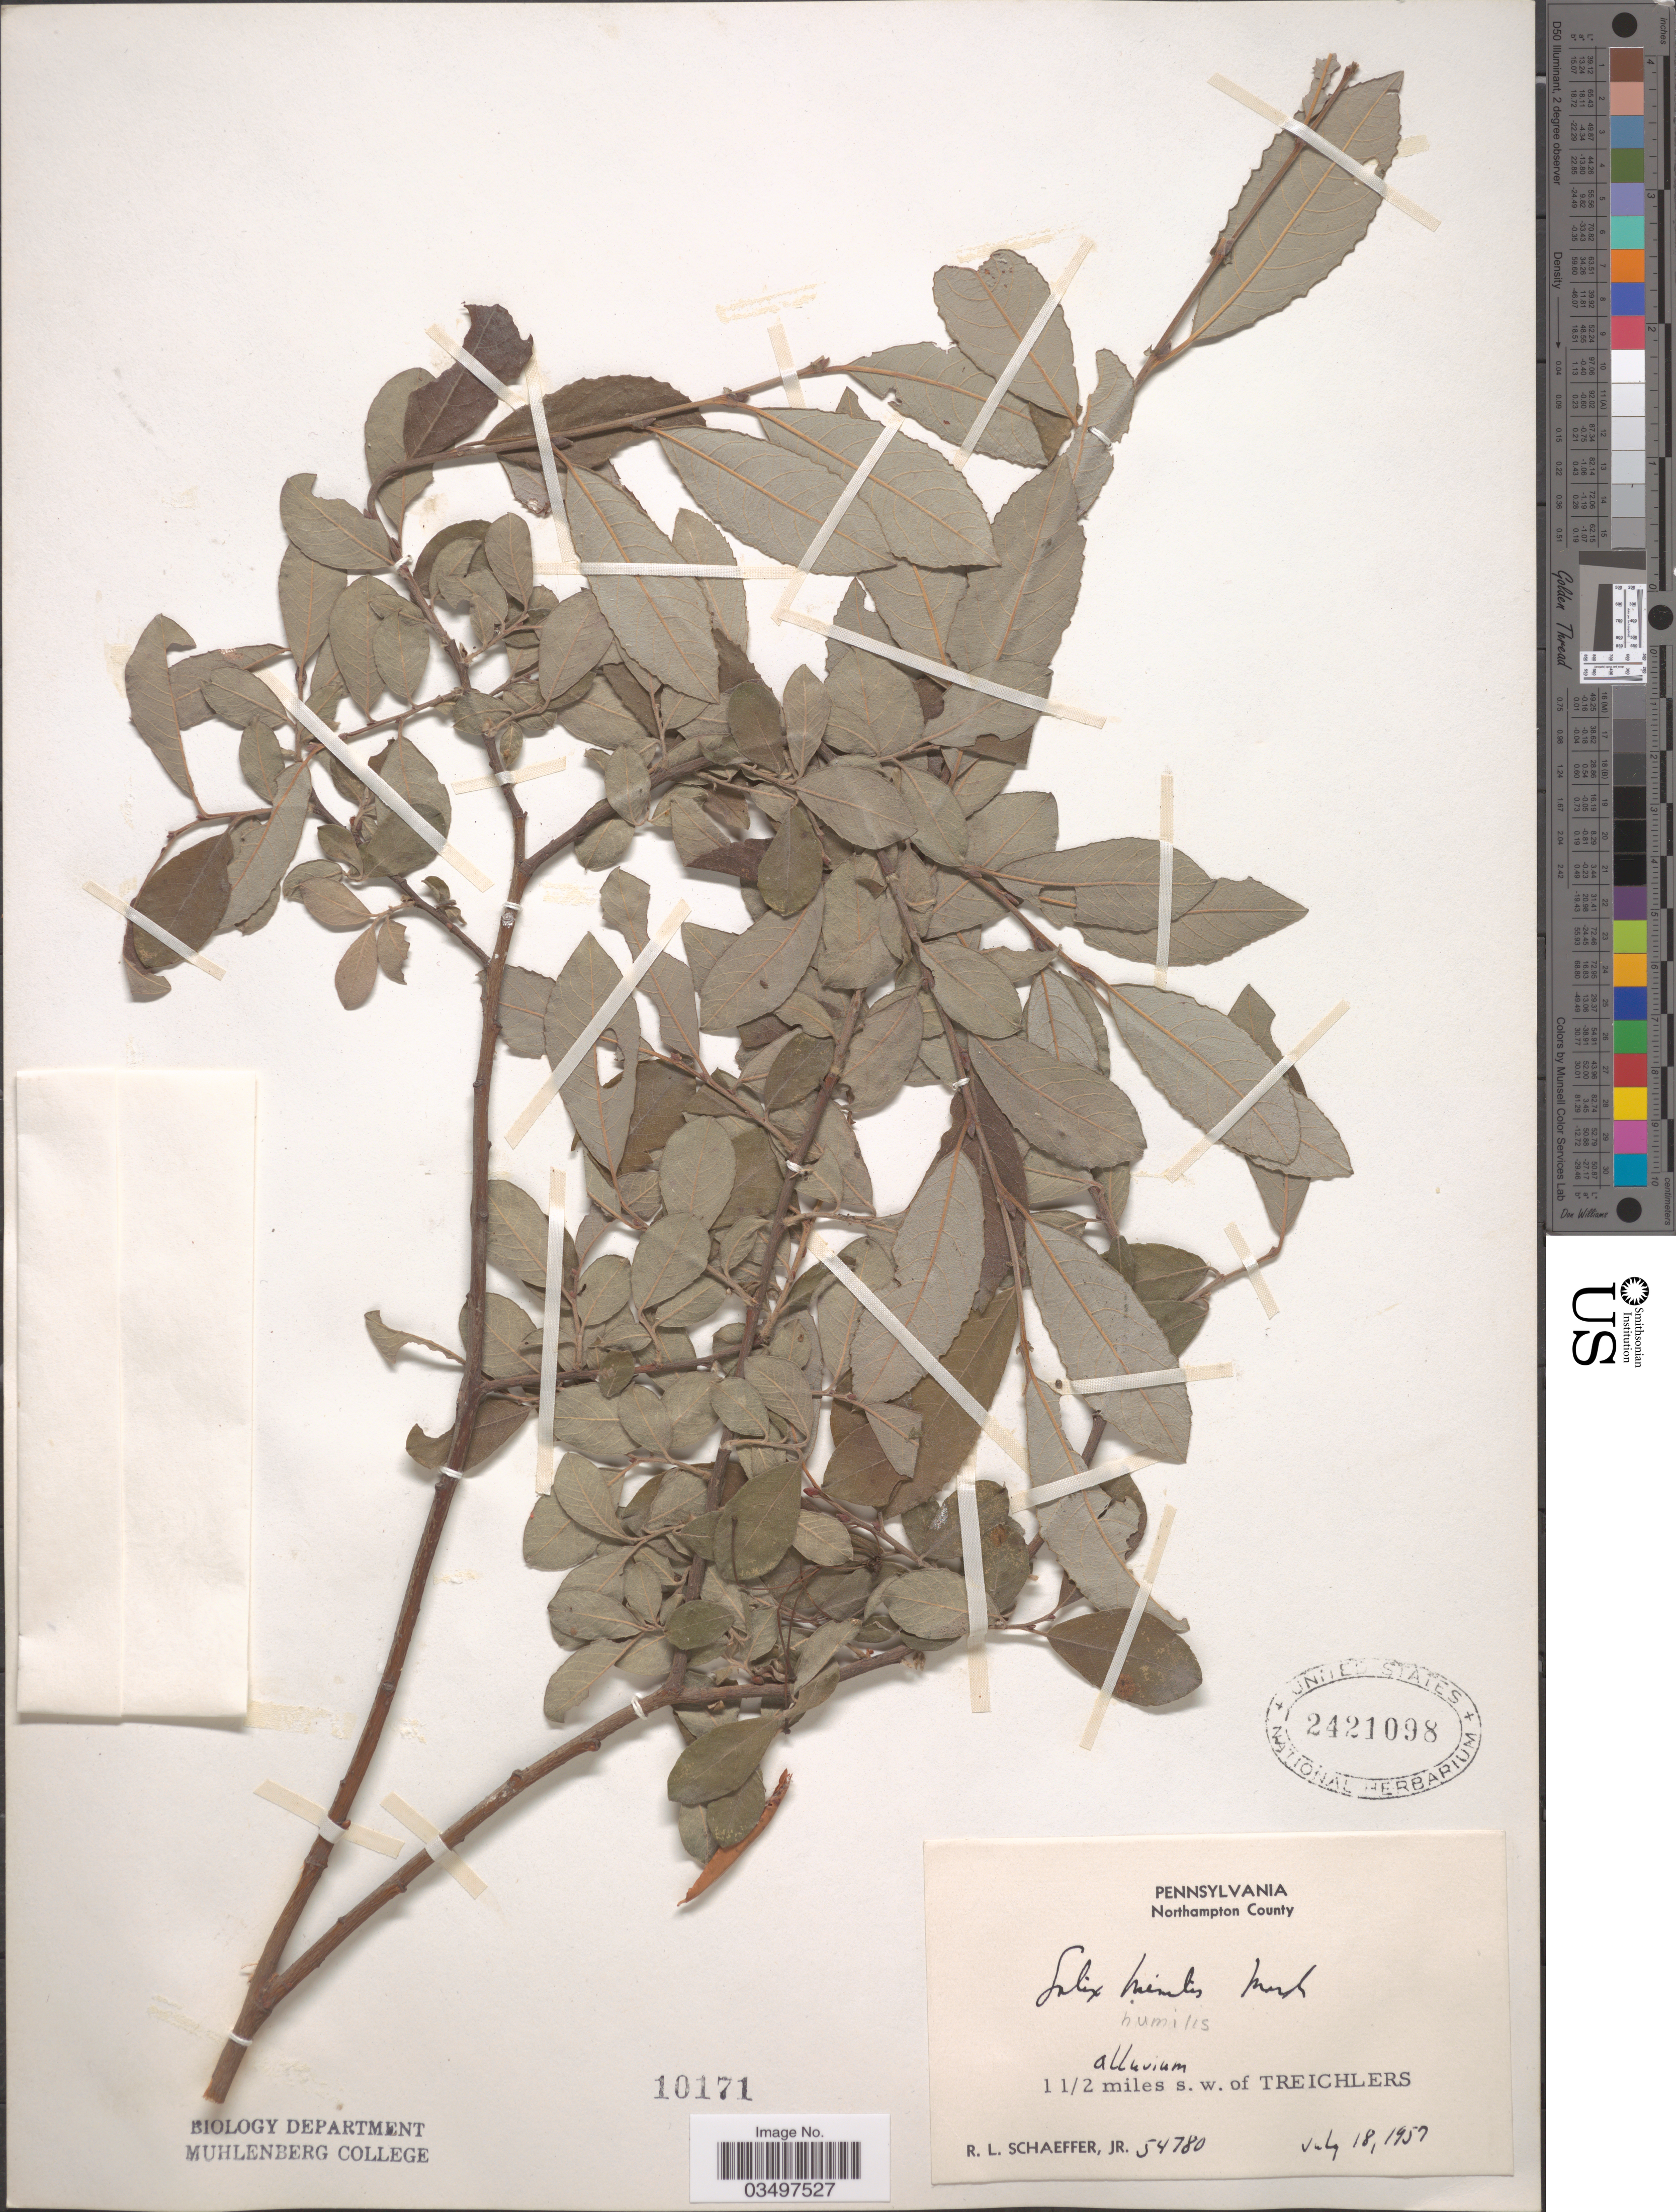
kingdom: Plantae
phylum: Tracheophyta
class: Magnoliopsida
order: Malpighiales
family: Salicaceae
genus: Salix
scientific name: Salix humilis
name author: Marshall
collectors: R. L. Schaeffer Jr.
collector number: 54780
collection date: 1957-07-18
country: United States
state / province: Pennsylvania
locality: Northampton County, 1½ miles s.w. of Treichlers.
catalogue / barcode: US 2421098